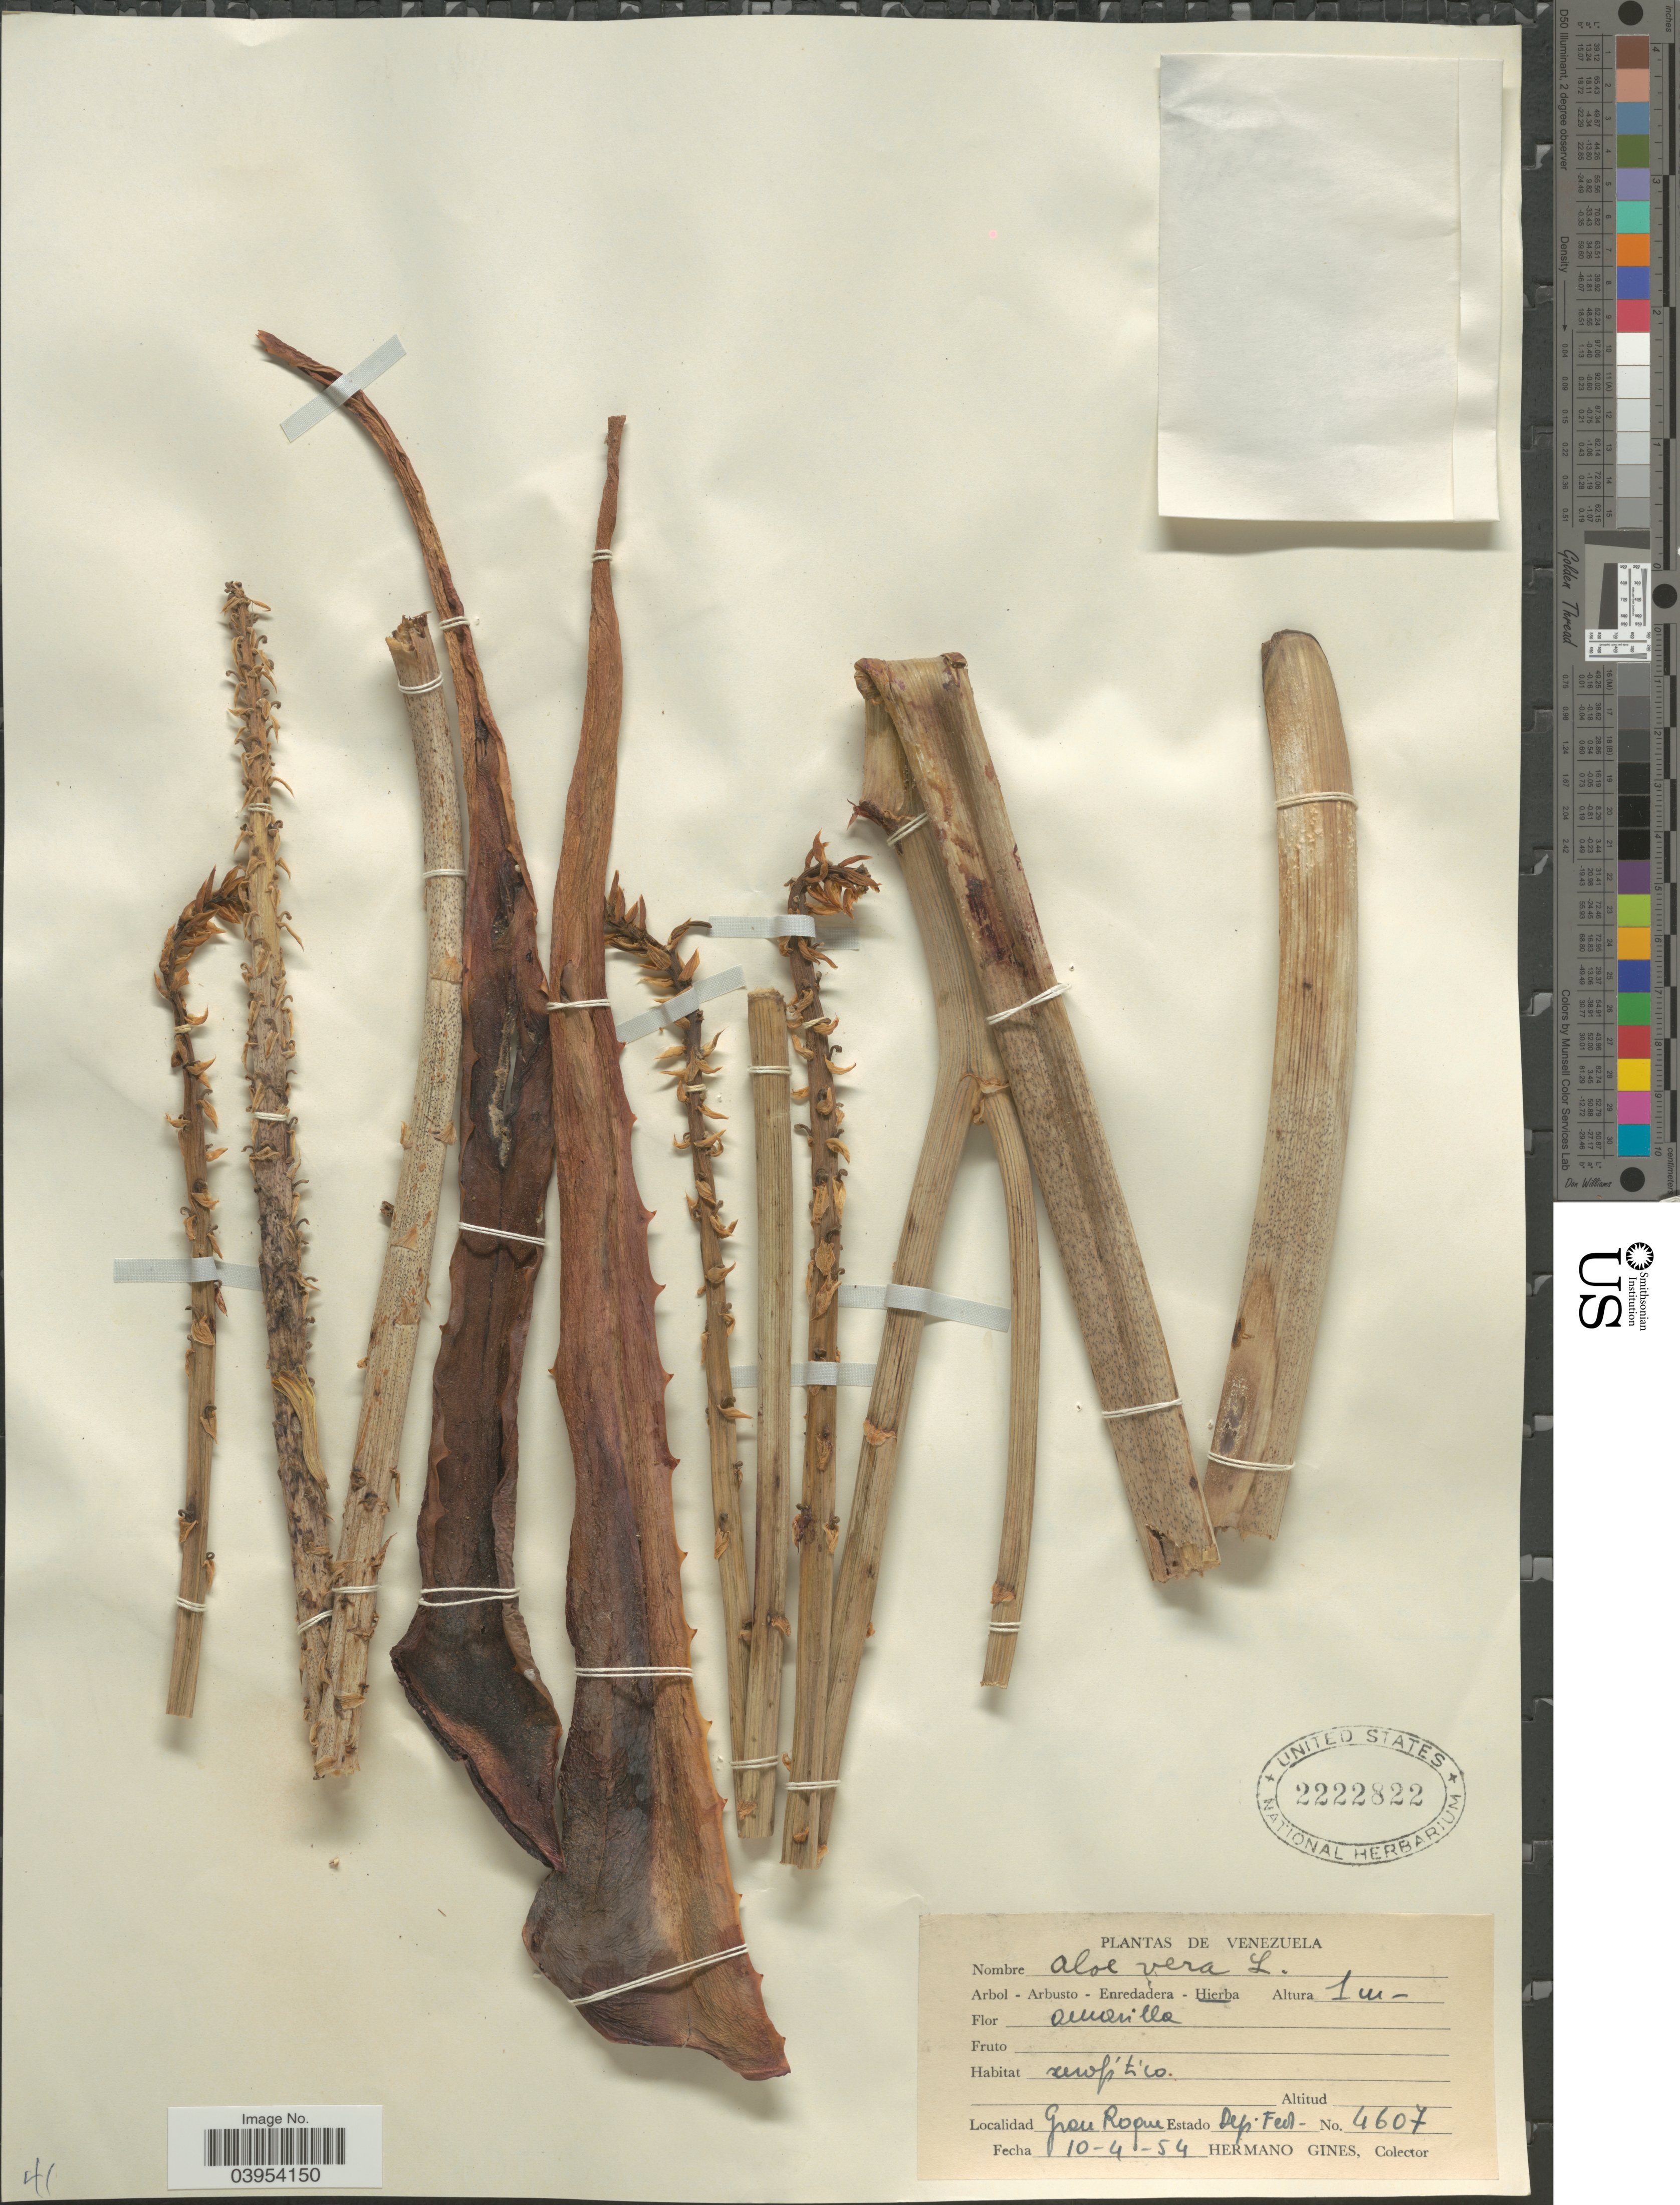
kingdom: Plantae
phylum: Tracheophyta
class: Liliopsida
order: Asparagales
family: Asphodelaceae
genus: Aloe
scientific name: Aloe vera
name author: L.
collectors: Bro. Gines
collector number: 4607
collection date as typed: Transcribed d/m/y: 10/4/54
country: Venezuela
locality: Gran Roque. Estado Dep. Fed.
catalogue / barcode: US 2222822